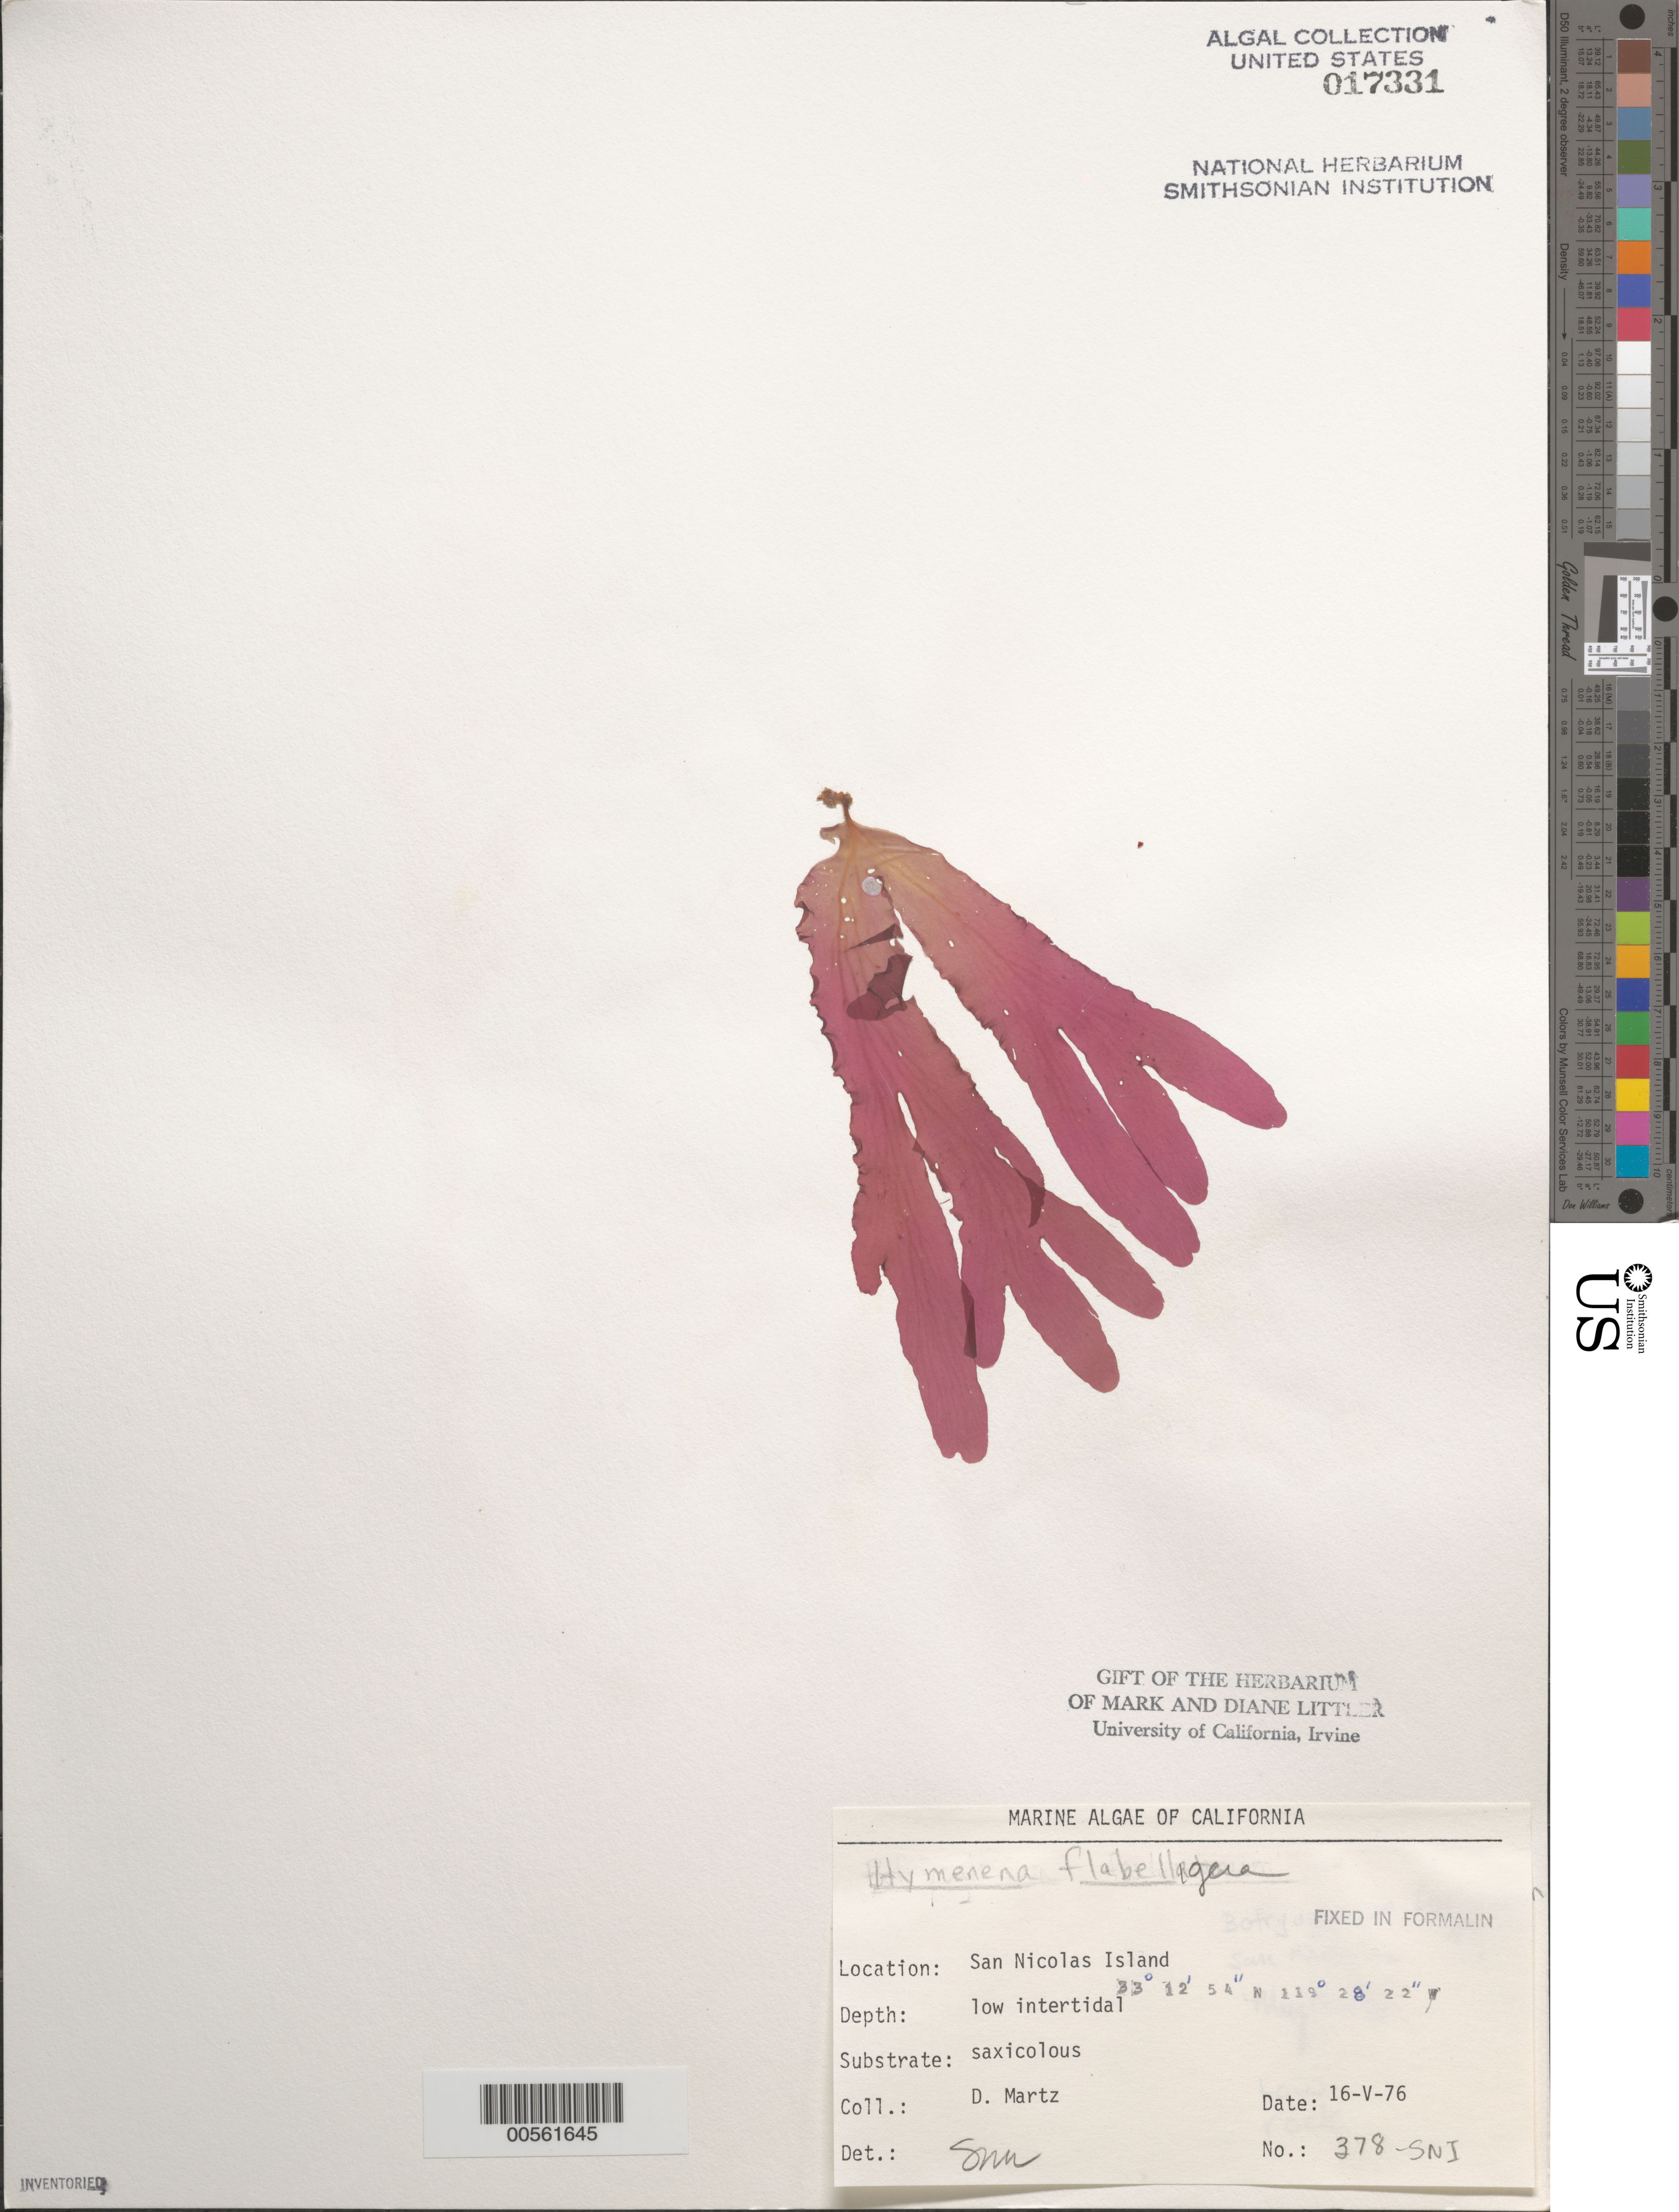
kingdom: Plantae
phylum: Rhodophyta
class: Florideophyceae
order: Ceramiales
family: Delesseriaceae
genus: Hymenena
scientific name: Hymenena flabelligera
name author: (J. Agardh) Kylin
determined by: Murray, S. N.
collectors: D. Martz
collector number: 378-sni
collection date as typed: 16 May 1976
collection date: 1976-05-16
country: United States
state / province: California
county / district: Ventura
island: San Nicolas Island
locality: Dutch Harbor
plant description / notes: BLM-SOCALBIGHT Rocky Intertidal Survey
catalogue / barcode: US 17331